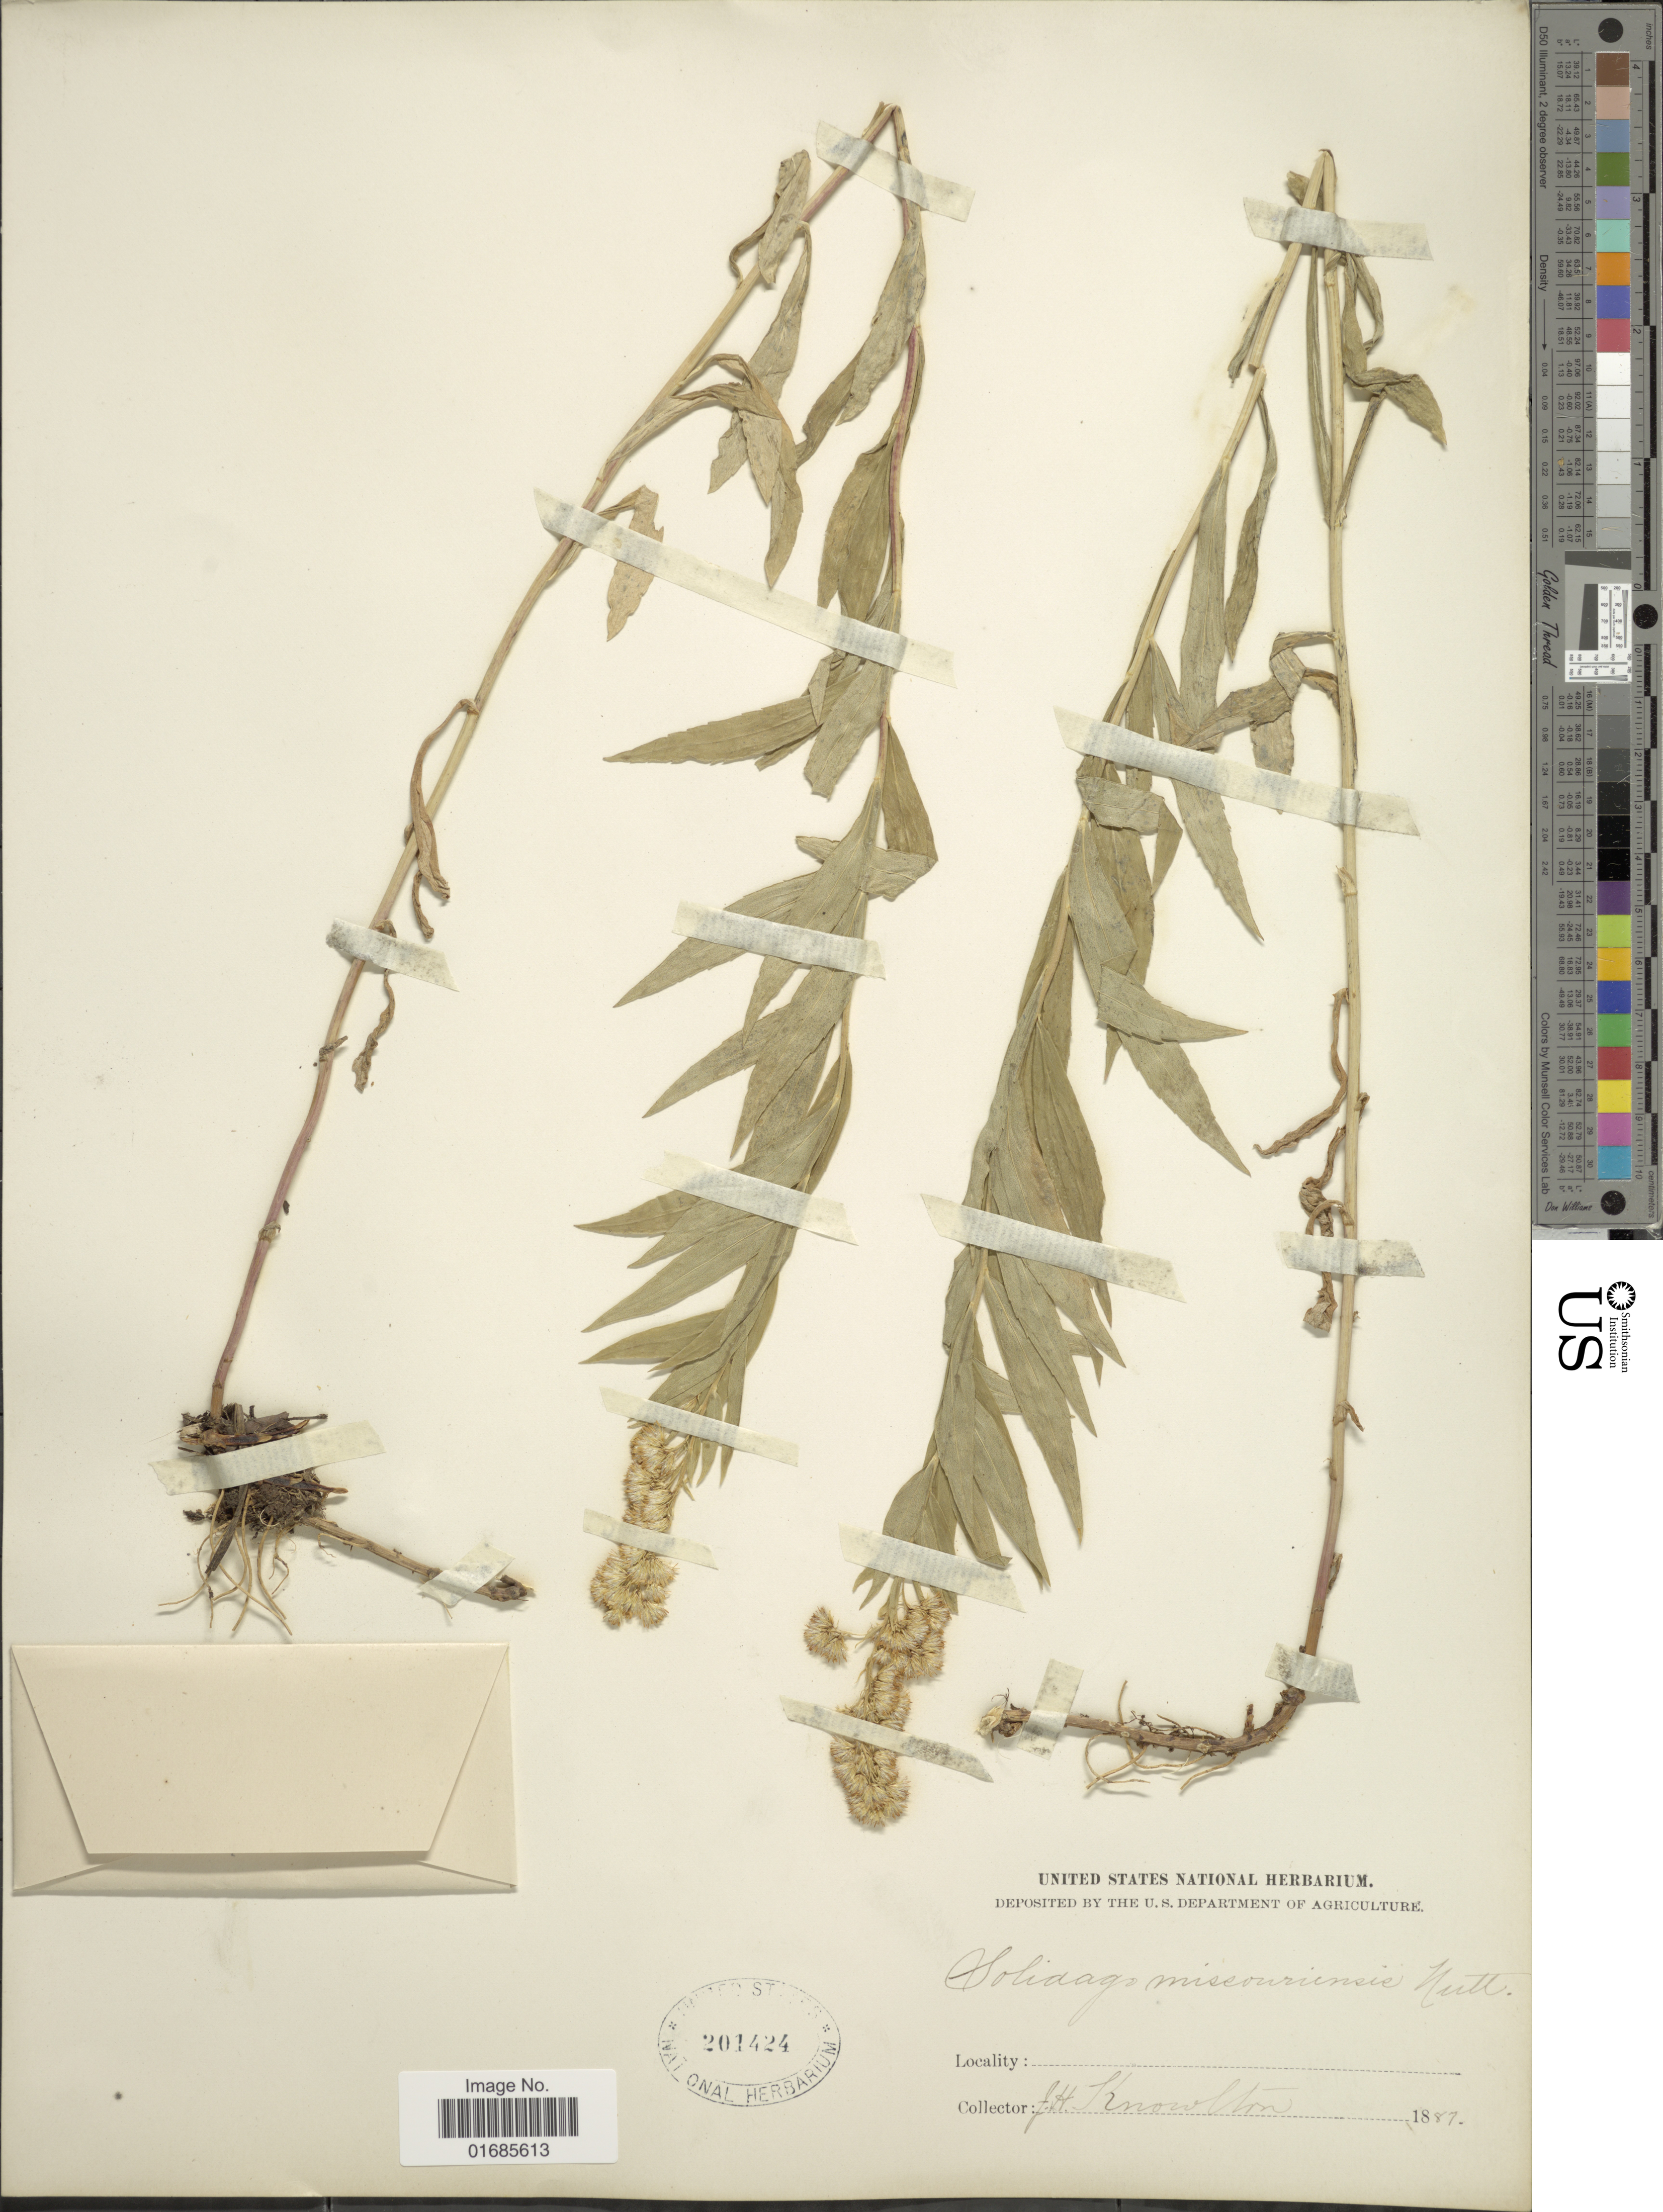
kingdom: Plantae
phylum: Tracheophyta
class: Magnoliopsida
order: Asterales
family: Asteraceae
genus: Solidago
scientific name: Solidago canadensis var. salebrosa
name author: (Piper) M.E. Jones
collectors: F. H. Knowlton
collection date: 1887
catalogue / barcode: US 201424